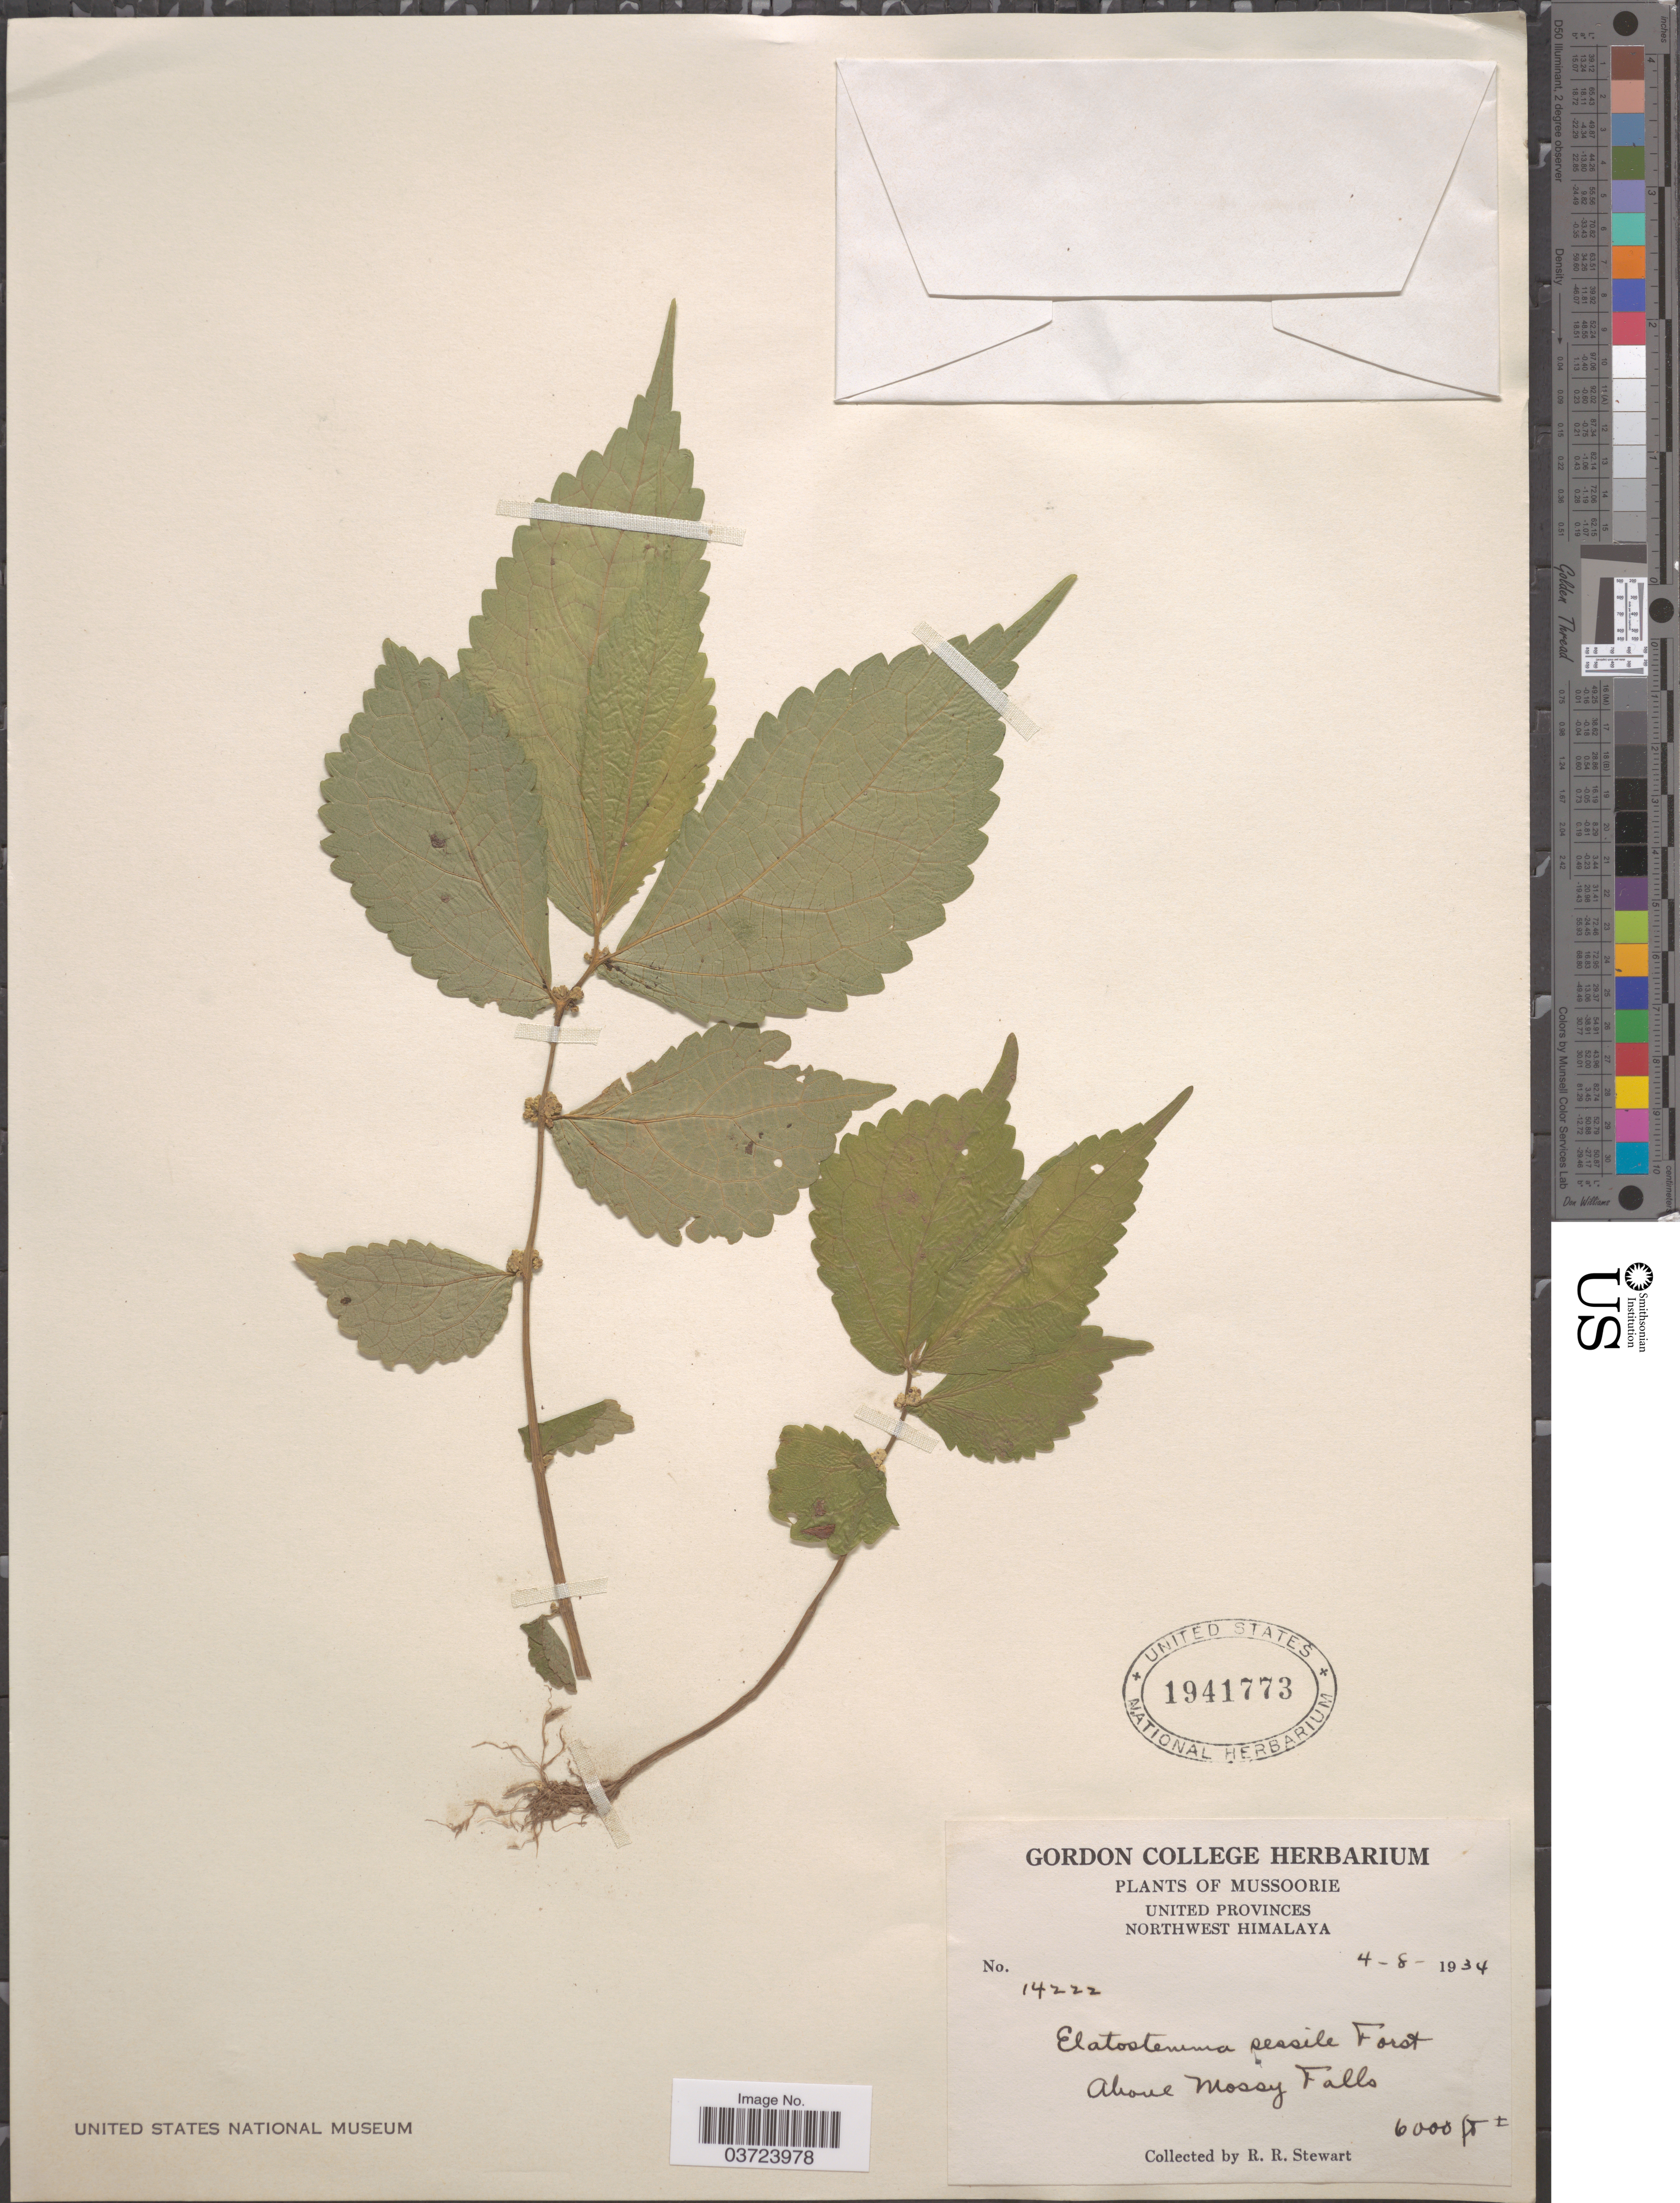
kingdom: Plantae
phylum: Tracheophyta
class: Magnoliopsida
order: Rosales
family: Urticaceae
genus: Elatostema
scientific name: Elatostema sessile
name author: J.R. Forst. & G. Forst.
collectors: R. Stewart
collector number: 14222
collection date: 1934-08-04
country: India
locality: Mussoorie. United Provinces. Northwest Himalaya. Above Mossy Falls.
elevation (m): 1829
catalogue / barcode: US 1941773